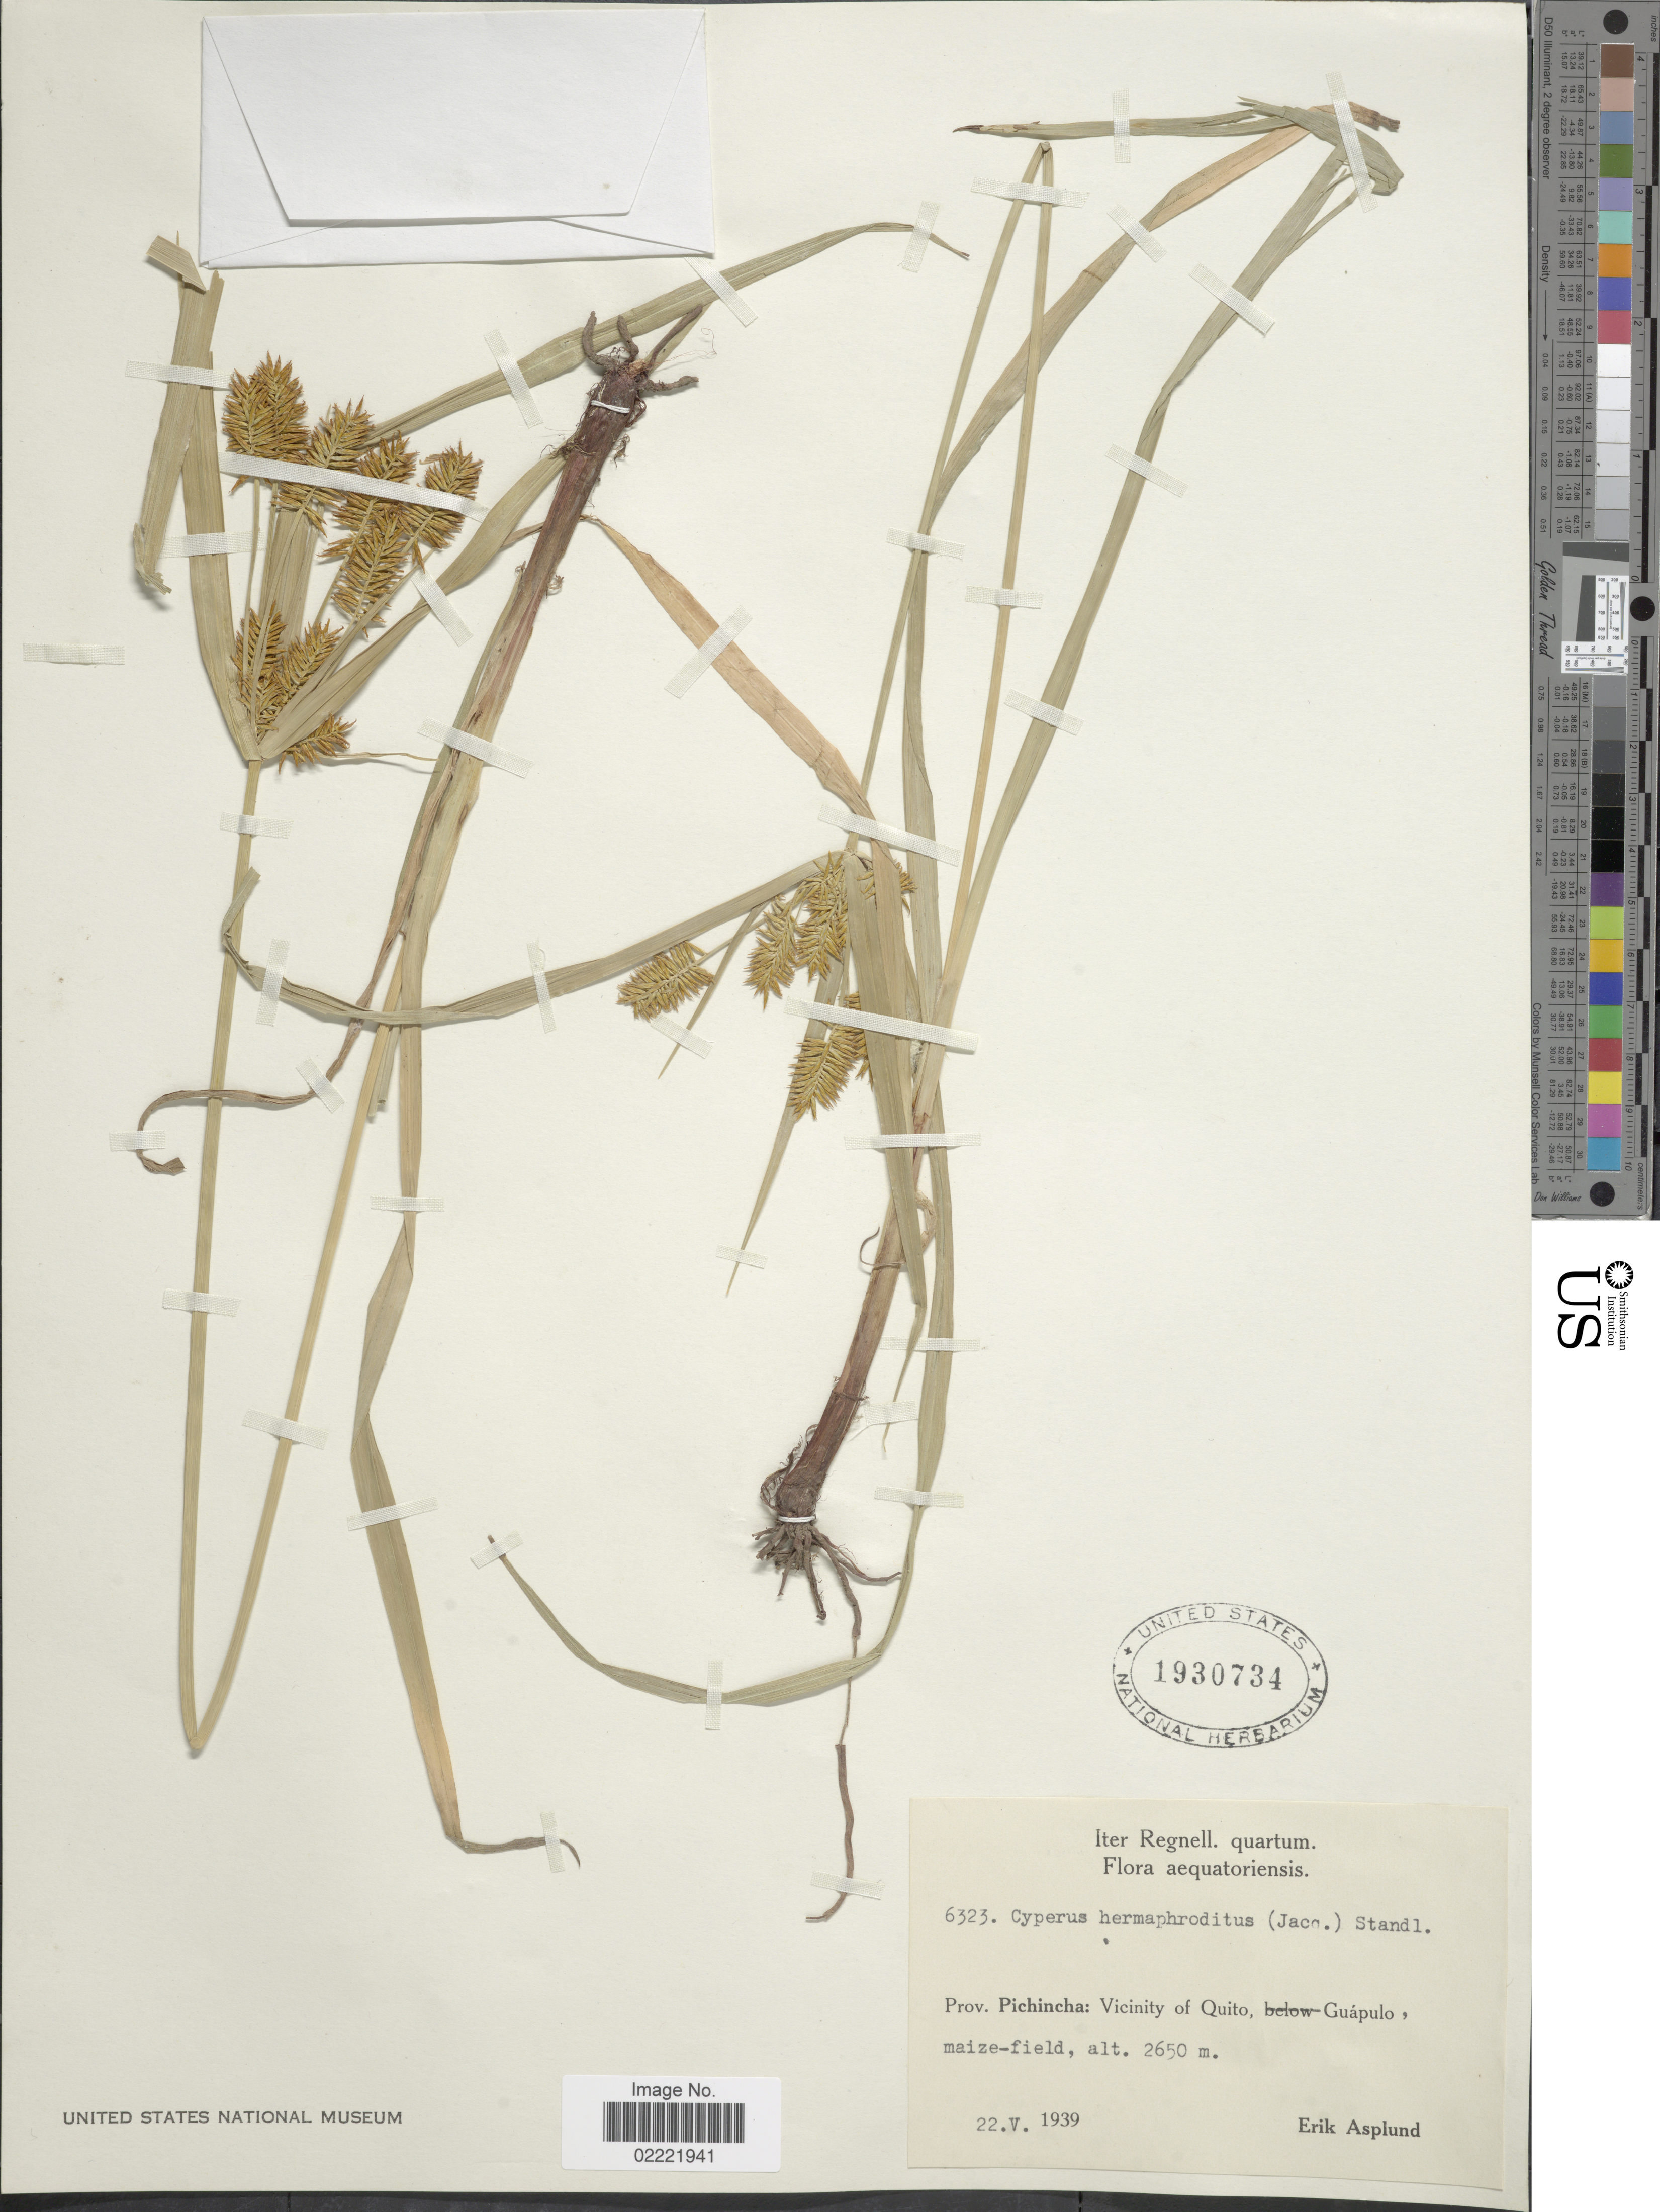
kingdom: Plantae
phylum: Tracheophyta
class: Liliopsida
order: Poales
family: Cyperaceae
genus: Cyperus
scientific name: Cyperus hermaphroditus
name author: (Jacq.) Standl.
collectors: E. Asplund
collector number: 6323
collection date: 1939-05-22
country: Ecuador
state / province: Pichincha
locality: Vicinity of Quito, Guapulo, maize-field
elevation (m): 2650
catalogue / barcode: US 1930734